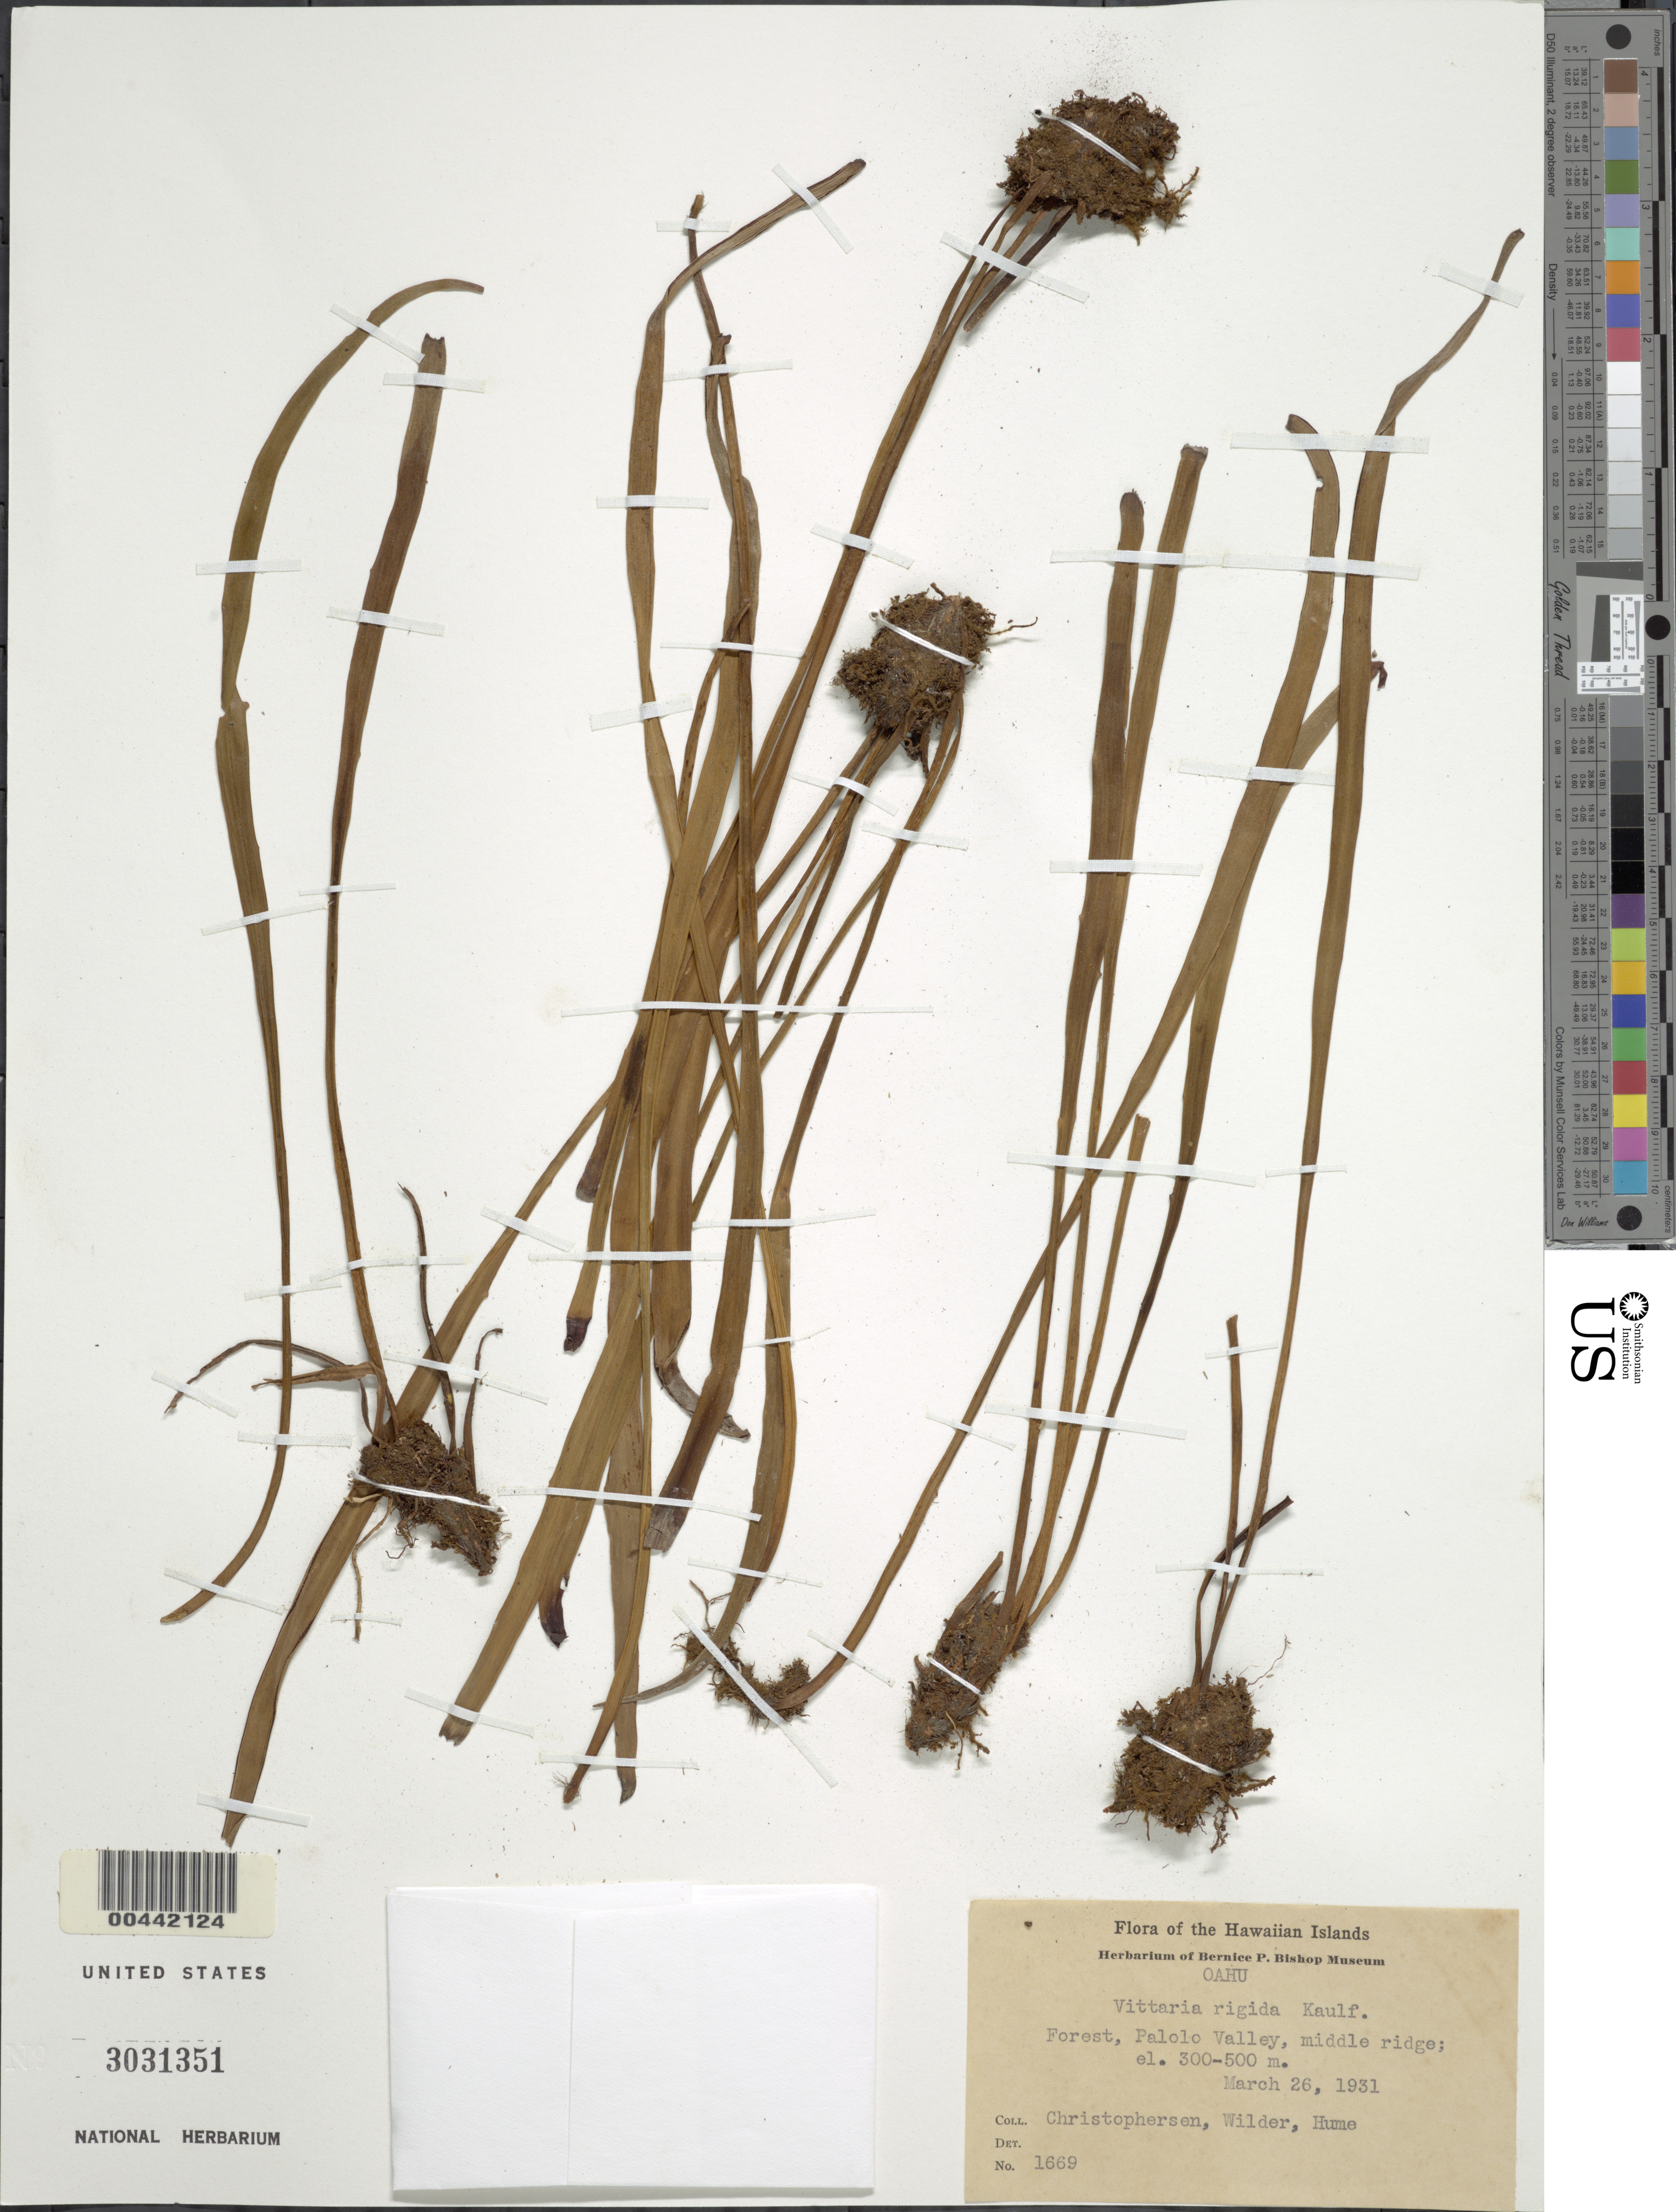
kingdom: Plantae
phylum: Tracheophyta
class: Polypodiopsida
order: Polypodiales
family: Pteridaceae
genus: Haplopteris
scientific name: Haplopteris elongata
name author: (Sw.) Crane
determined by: Wagner, W. L., (BOT), Smithsonian Institution - National Museum of Natural History (UNITED STATES)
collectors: E. Christophersen, G. Wilder & E. Hume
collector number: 1669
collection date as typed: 26 Mar 1931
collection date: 1931-03-26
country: United States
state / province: Hawaii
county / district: Honolulu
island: Oahu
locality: Forest, Palolo Valley, middle ridge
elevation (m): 300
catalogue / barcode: US 3031351